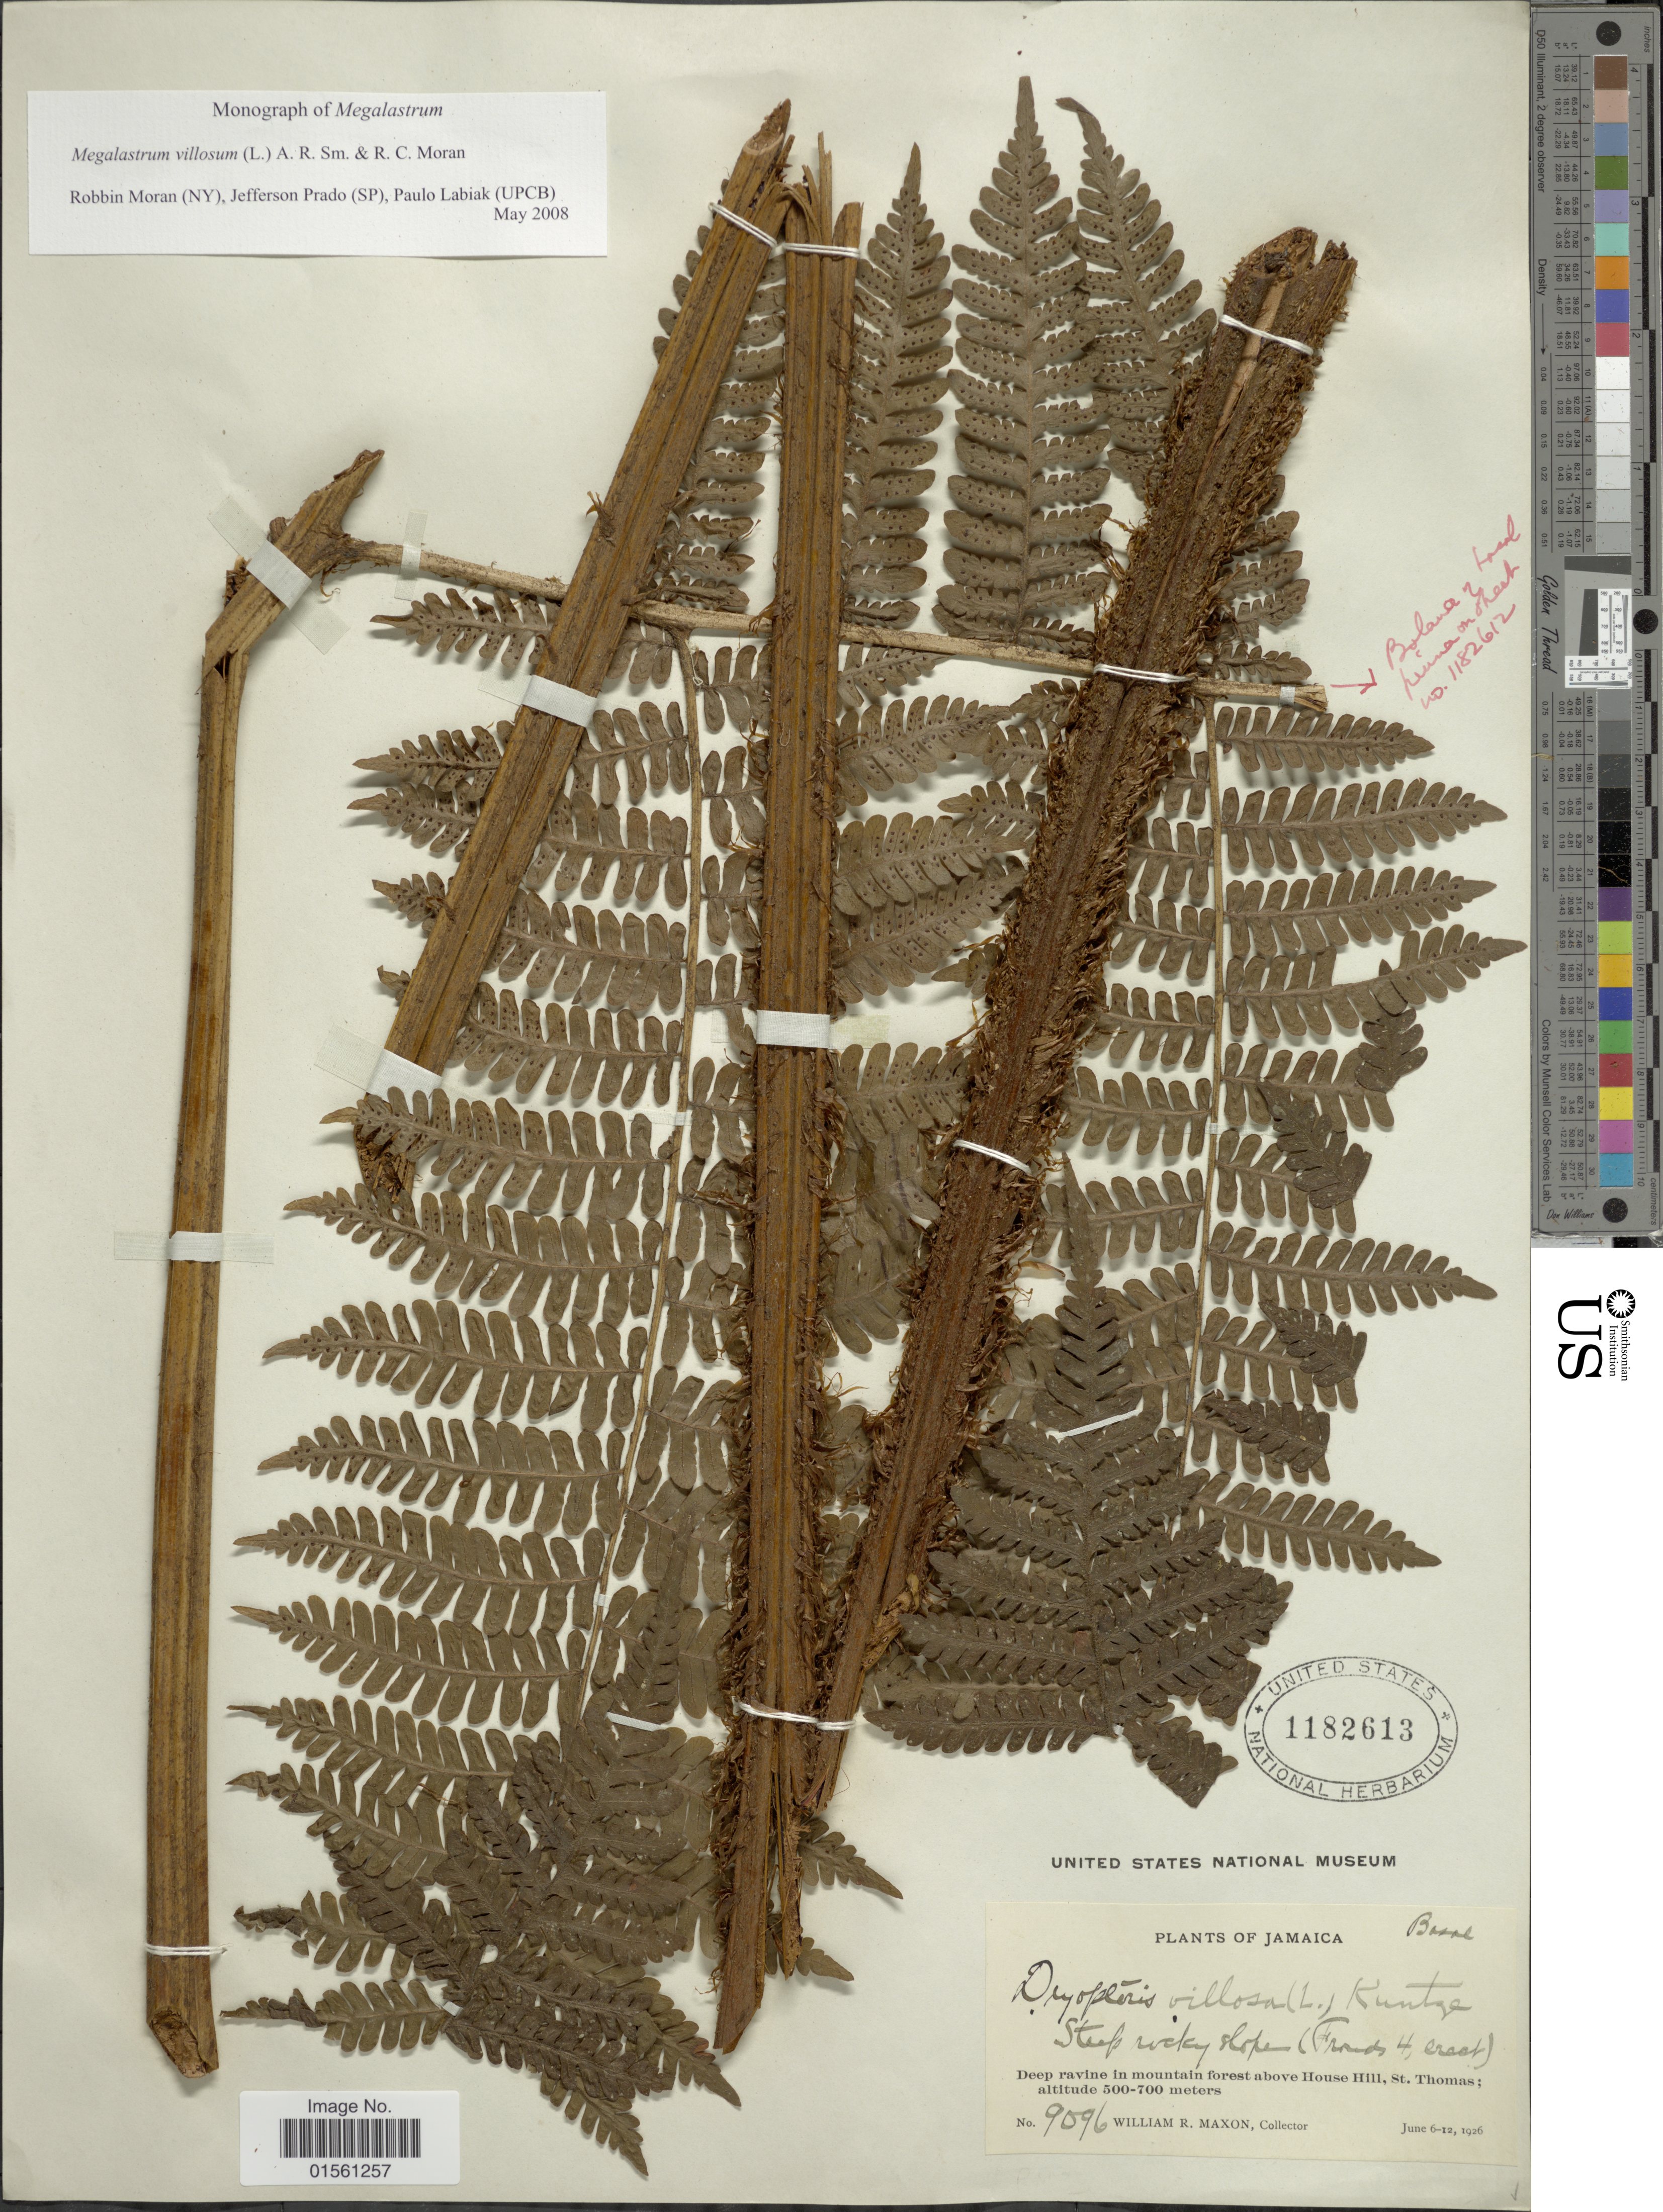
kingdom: Plantae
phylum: Tracheophyta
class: Polypodiopsida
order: Polypodiales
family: Dryopteridaceae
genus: Megalastrum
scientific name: Megalastrum villosum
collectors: W. R. Maxon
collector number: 9096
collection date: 1926-06-06/1926-06-12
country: Jamaica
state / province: Saint Thomas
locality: Deep ravine in mountain forest above House Hill, St. Thomas.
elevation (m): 500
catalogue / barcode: US 1182613